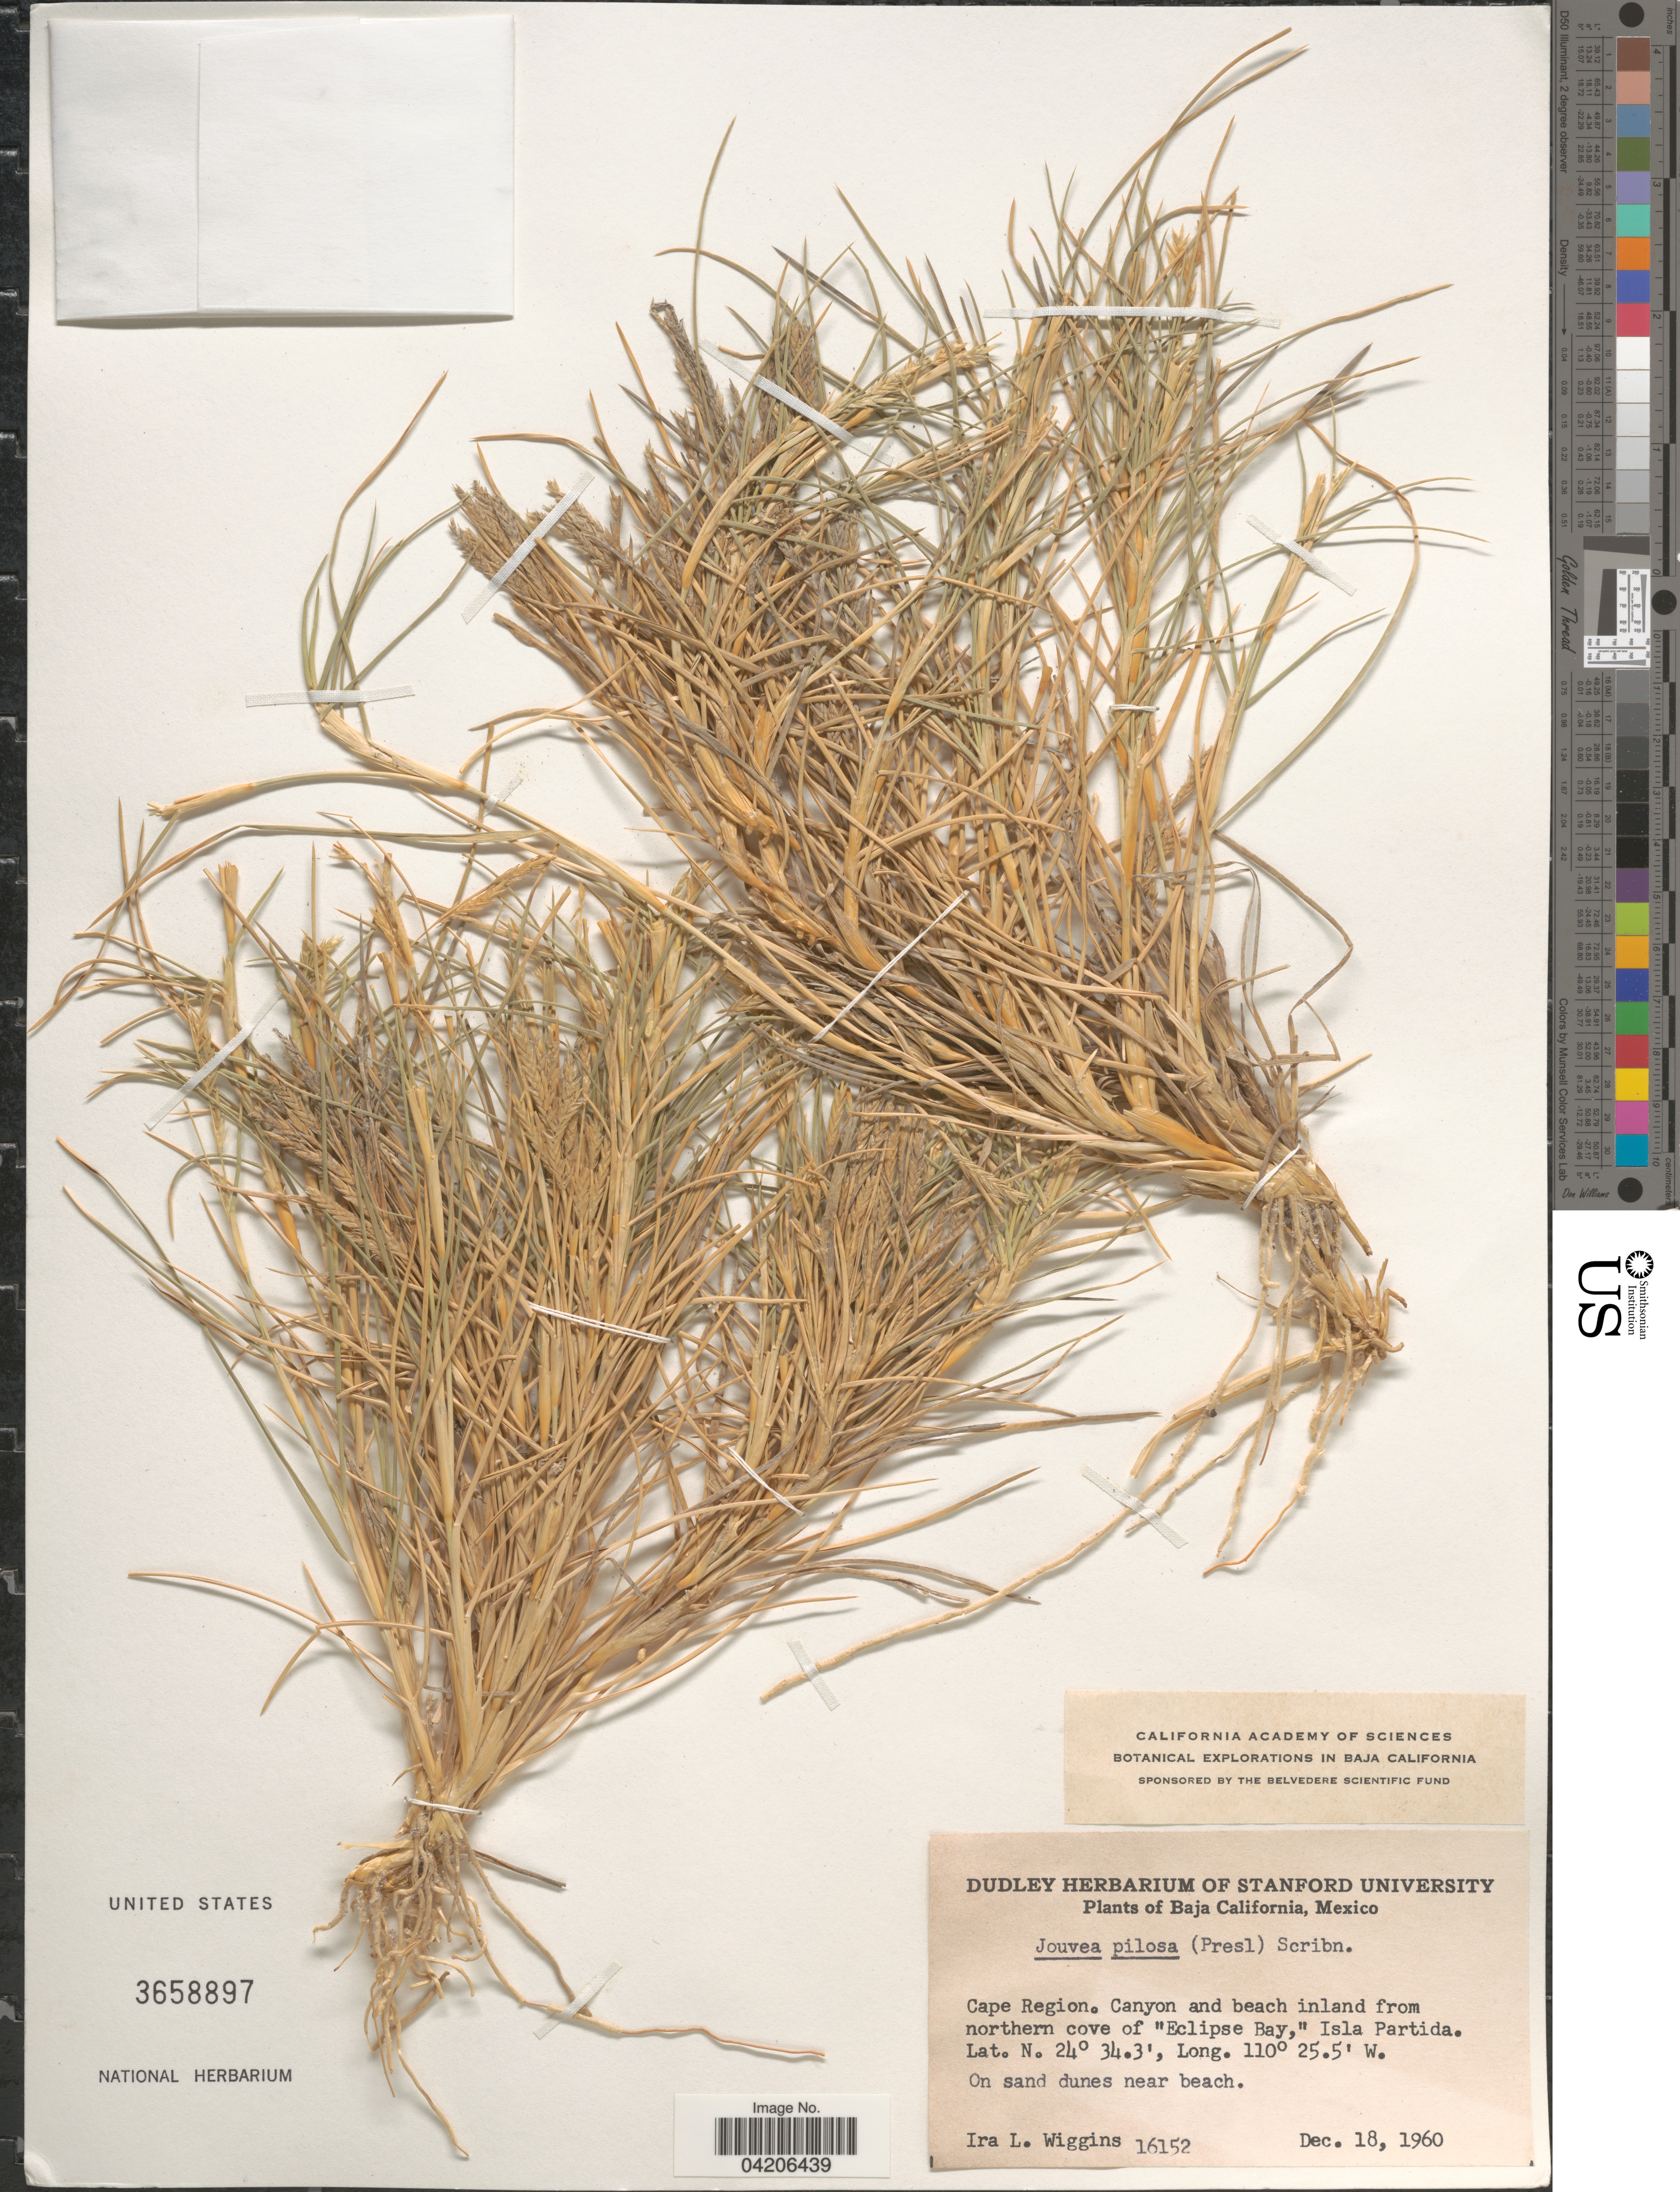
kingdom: Plantae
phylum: Tracheophyta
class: Liliopsida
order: Poales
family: Poaceae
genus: Jouvea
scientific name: Jouvea pilosa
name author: (J. Presl) Scribn.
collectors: I. L. Wiggins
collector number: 16152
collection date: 1960-12-18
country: Mexico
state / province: Baja California Sur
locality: California Academy of Sciences Botanical Explorations in Baja California. Cape Region. Canyon and beach inland from northern cove of "Eclipse Bay," Isla Partida. On sand dunes near beach.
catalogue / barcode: US 3658897